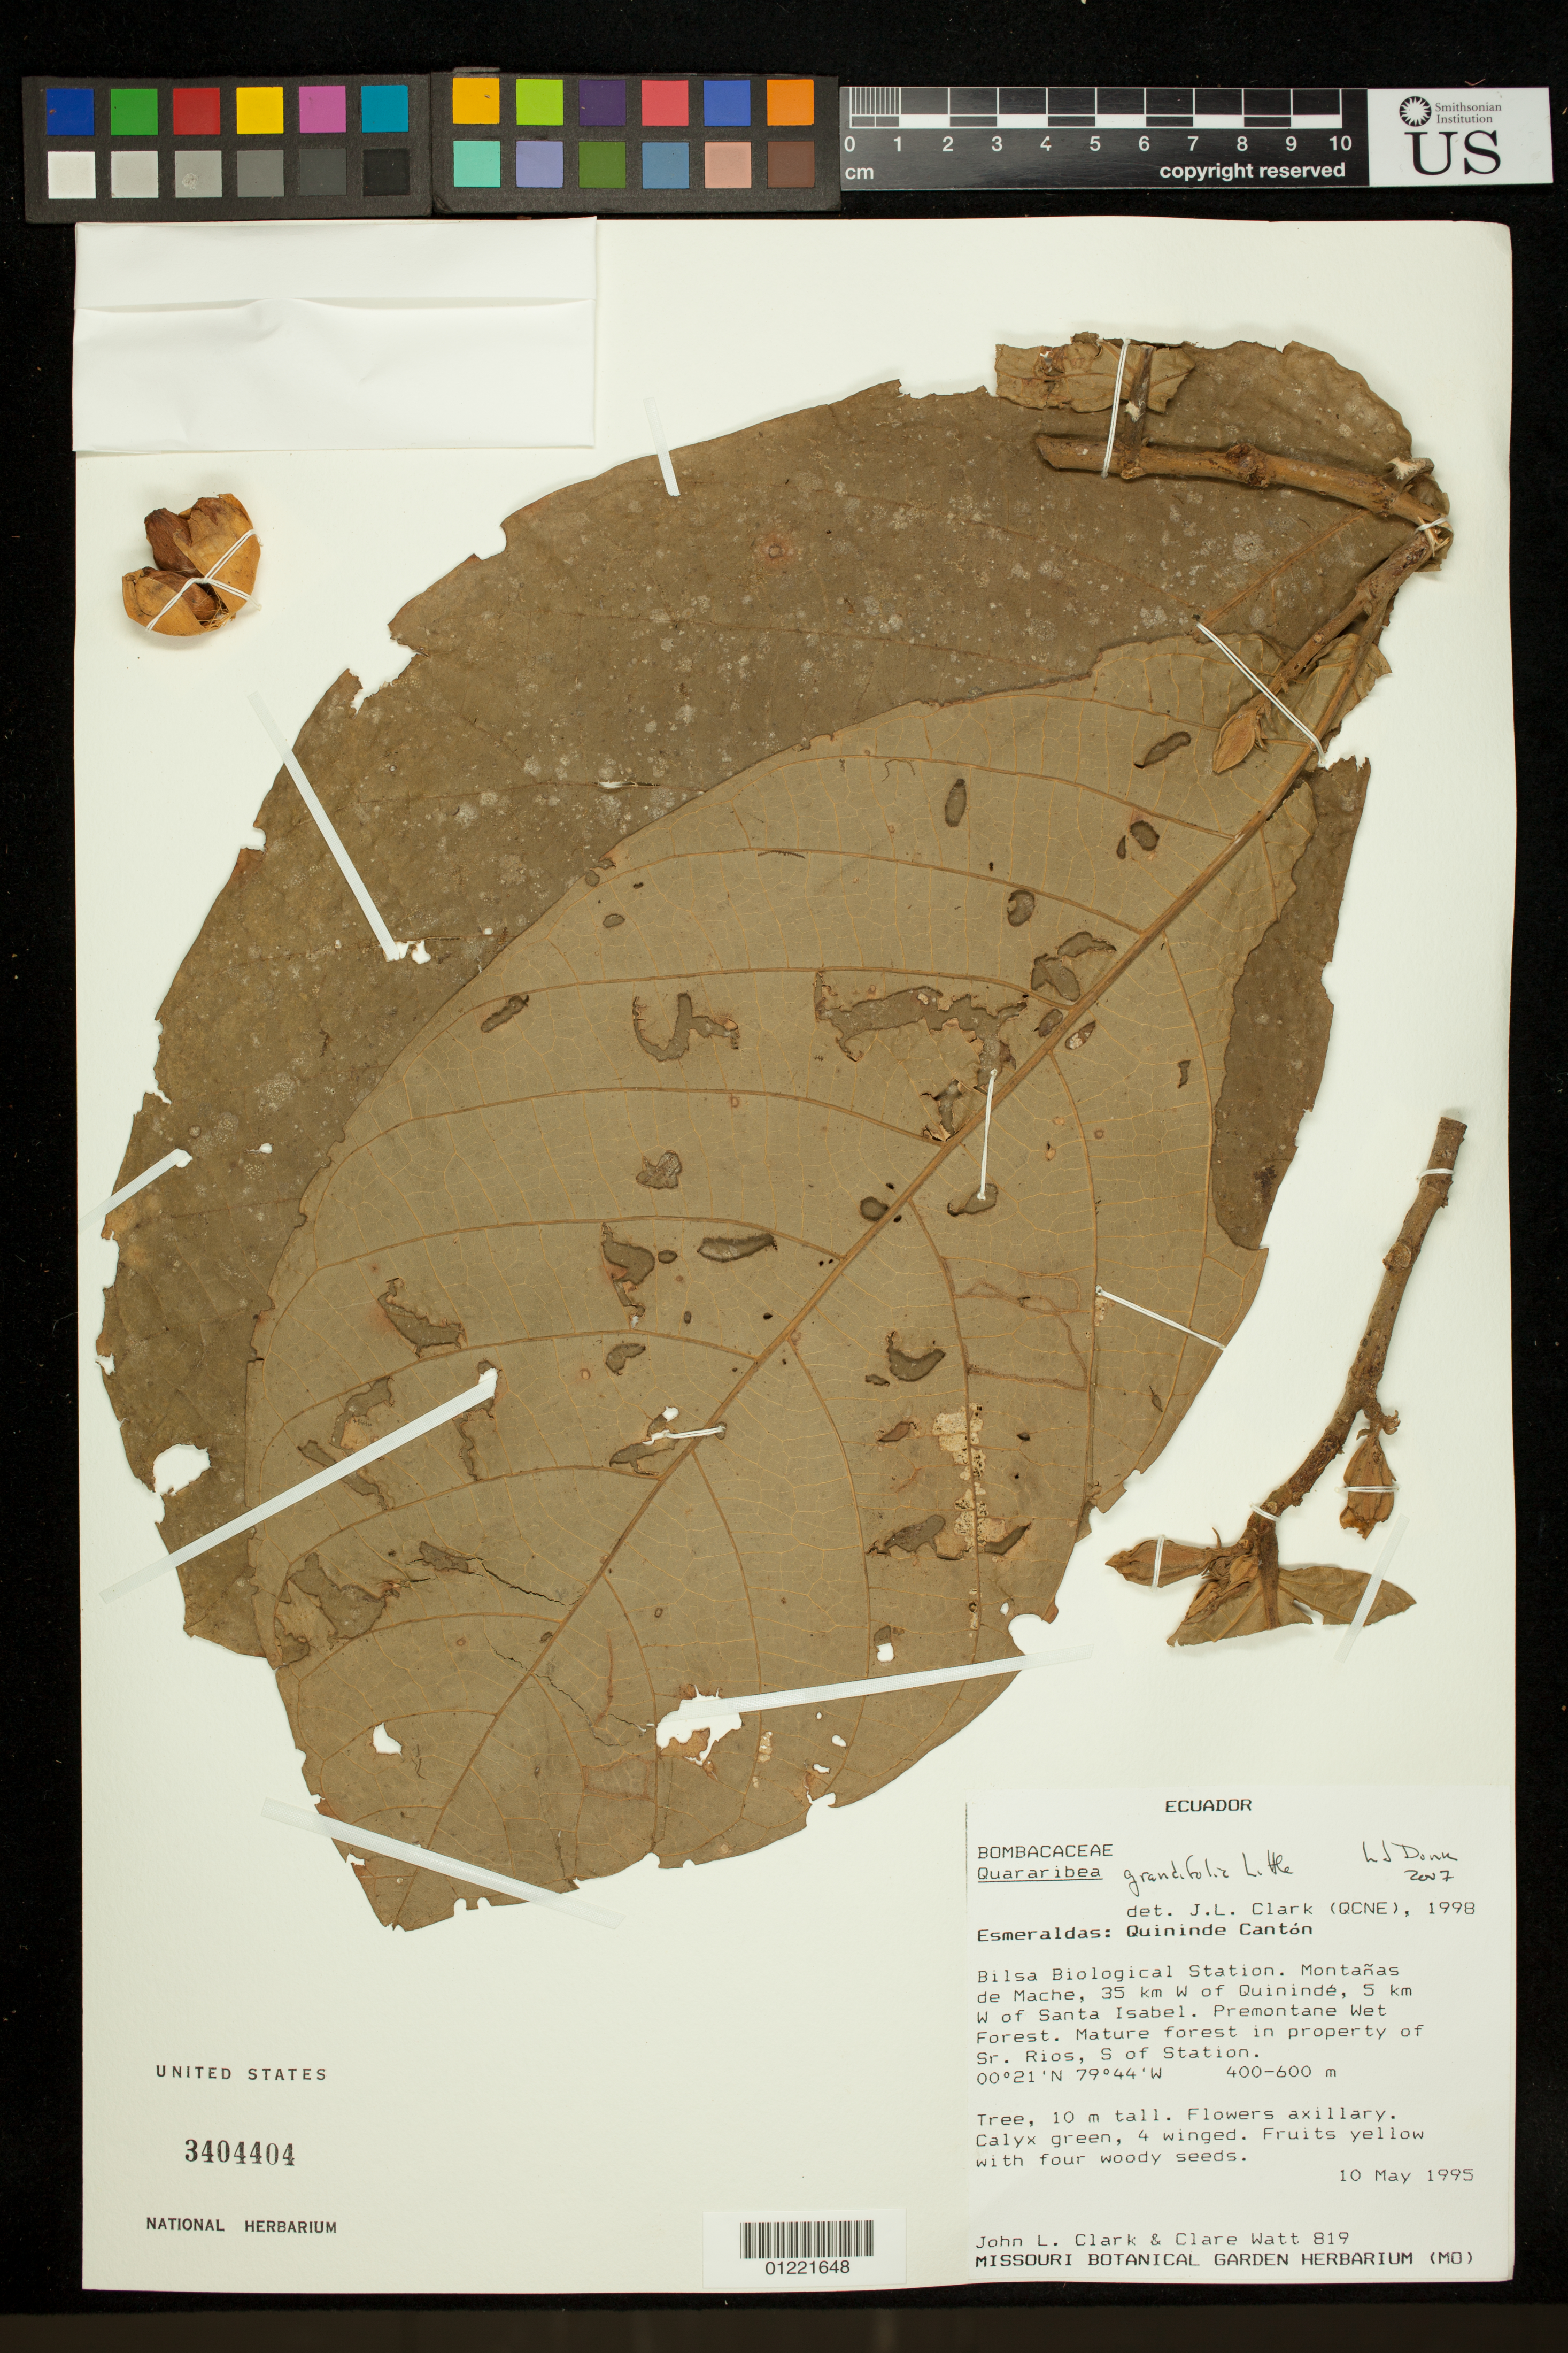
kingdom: Plantae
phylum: Tracheophyta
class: Magnoliopsida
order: Malvales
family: Malvaceae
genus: Matisia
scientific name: Matisia grandifolia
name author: Little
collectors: J. L. Clark & C. Watt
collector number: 819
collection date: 1995-05-10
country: Ecuador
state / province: Esmeraldas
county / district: Quinindé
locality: Bilsa Biological Station. Montanas de Mache, 35 km W of Quininde, 5 km W of Santa Isabel. Mature forest in property of Sr. Rios, S of Station.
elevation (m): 400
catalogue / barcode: US 3404404